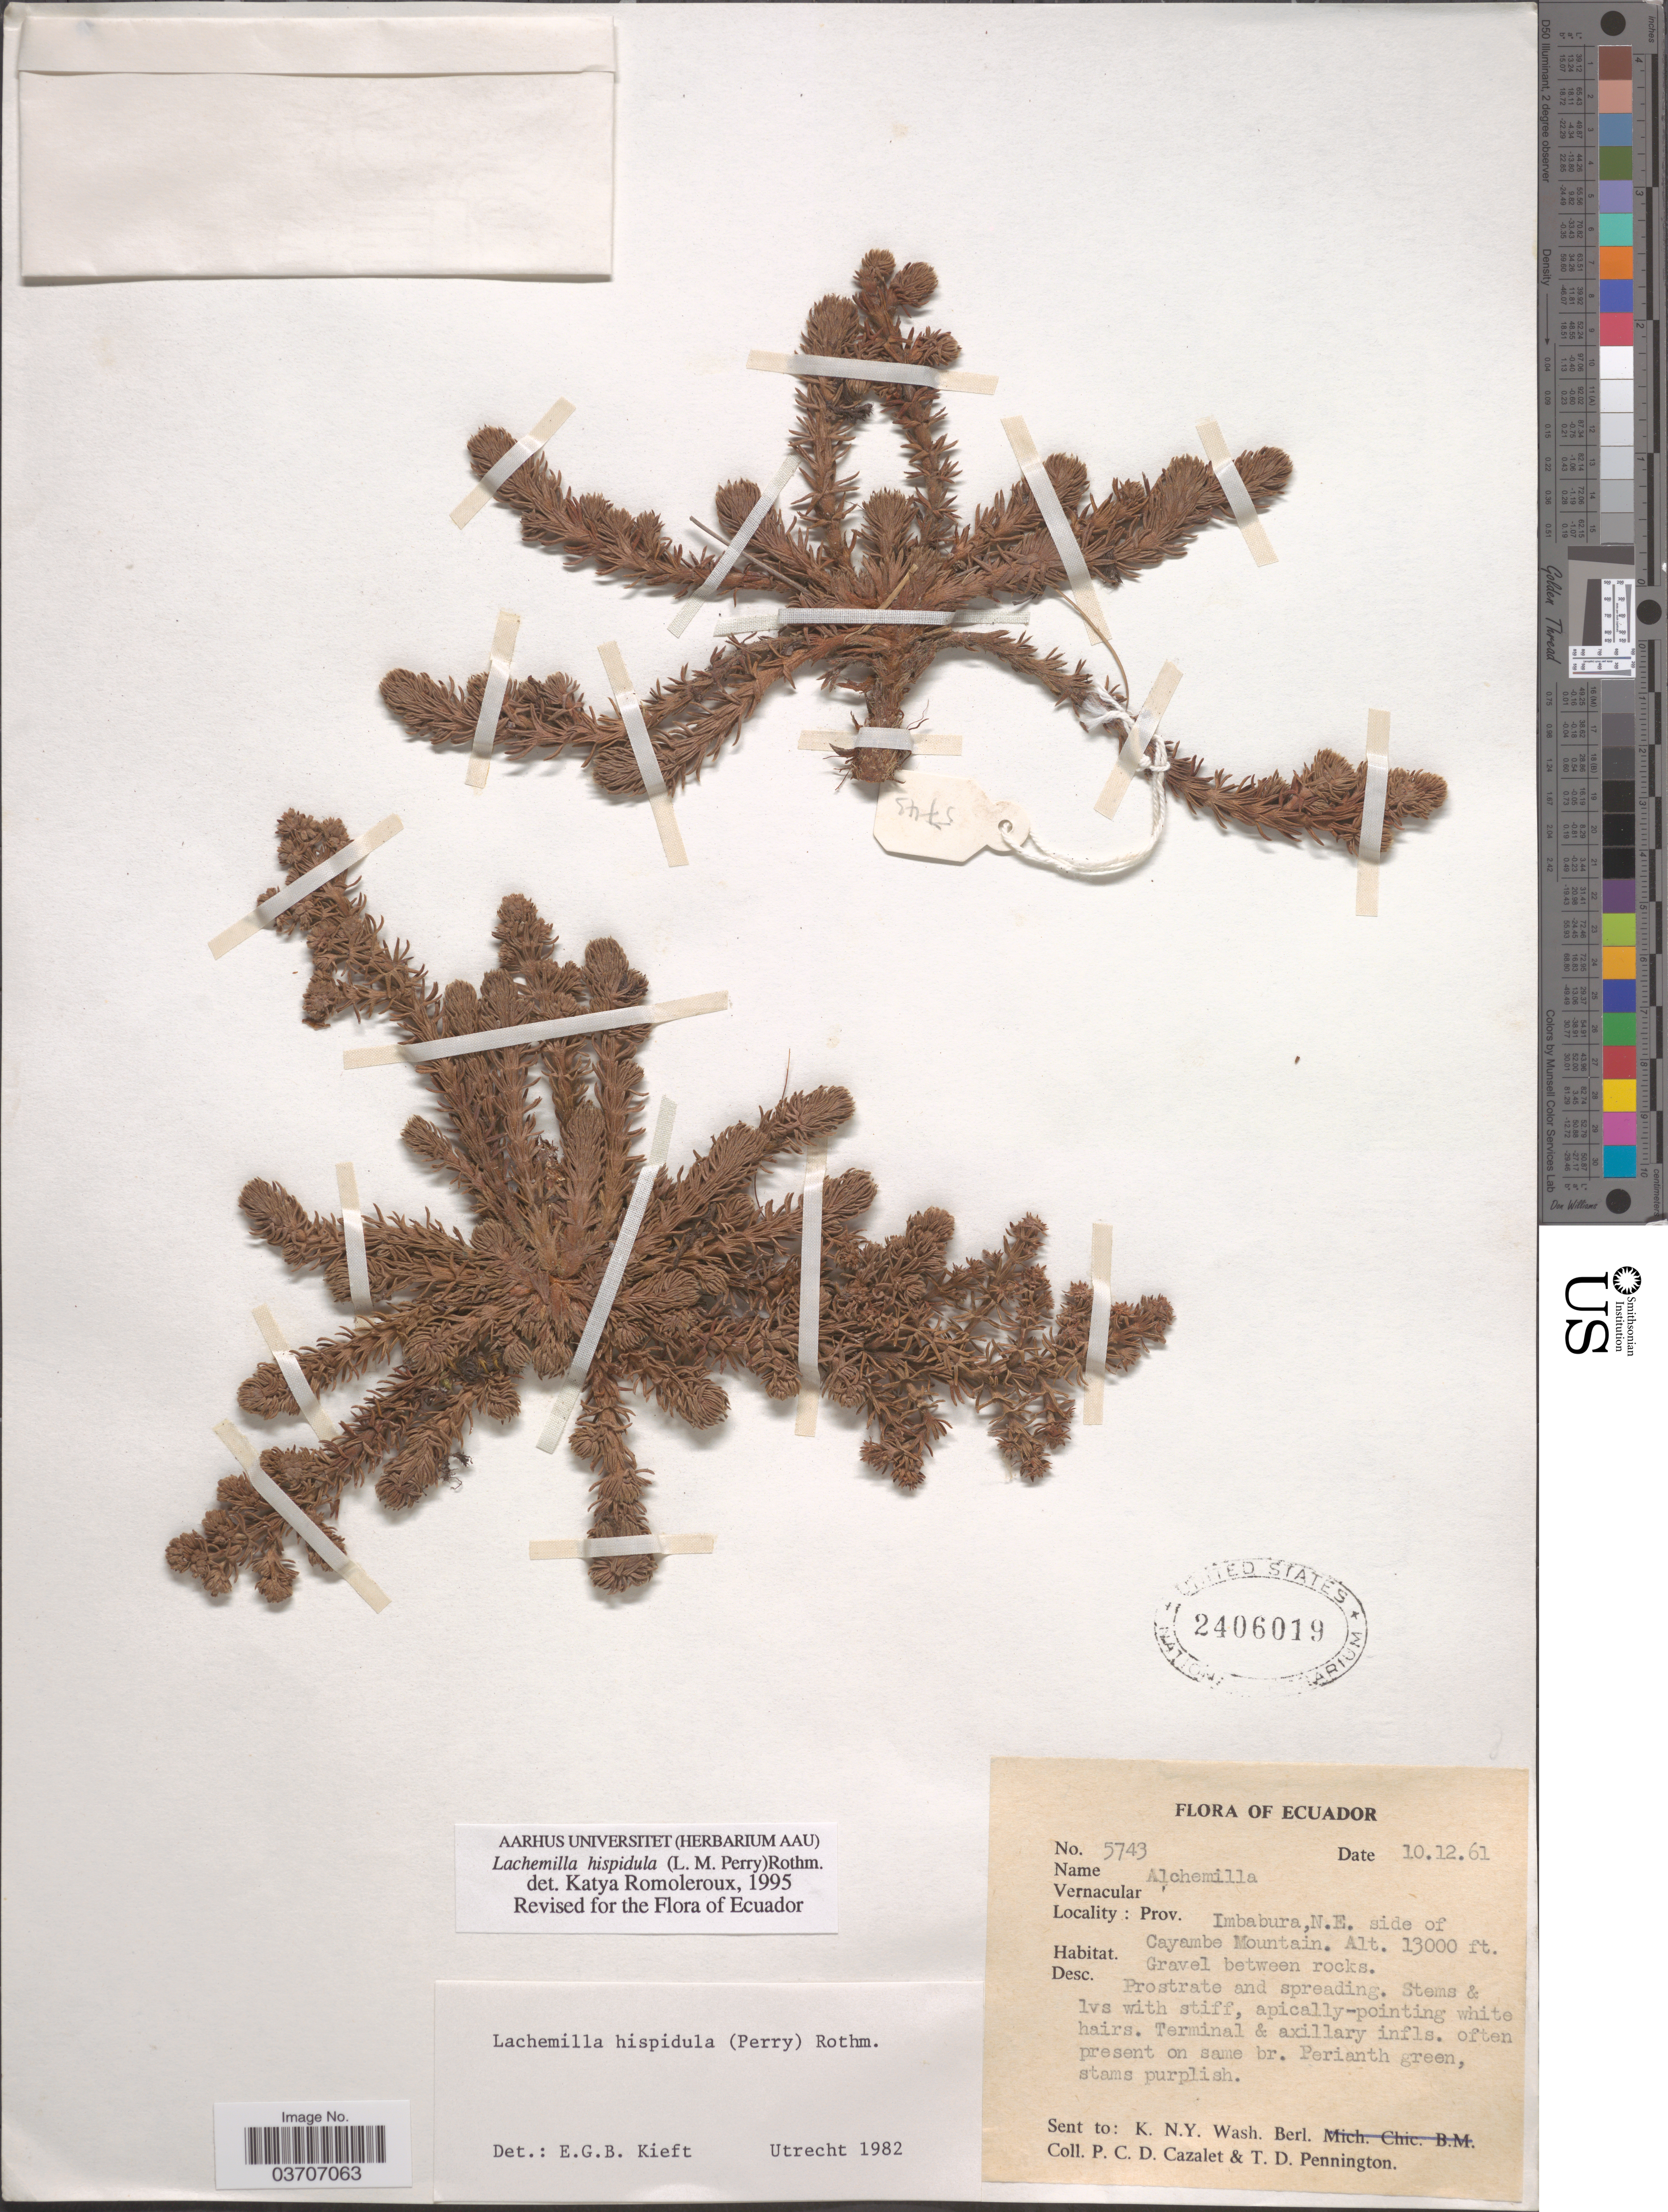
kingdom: Plantae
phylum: Tracheophyta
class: Magnoliopsida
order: Rosales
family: Rosaceae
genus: Lachemilla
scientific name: Lachemilla hispidula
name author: (L.M. Perry) Rothm.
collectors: P. C. D. Cazalet & T. D. Pennington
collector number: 5743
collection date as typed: Transcribed d/m/y: 10/12/61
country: Ecuador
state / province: Imbabura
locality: N.E. side of Cayambe Mountain.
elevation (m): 3962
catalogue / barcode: US 2406019